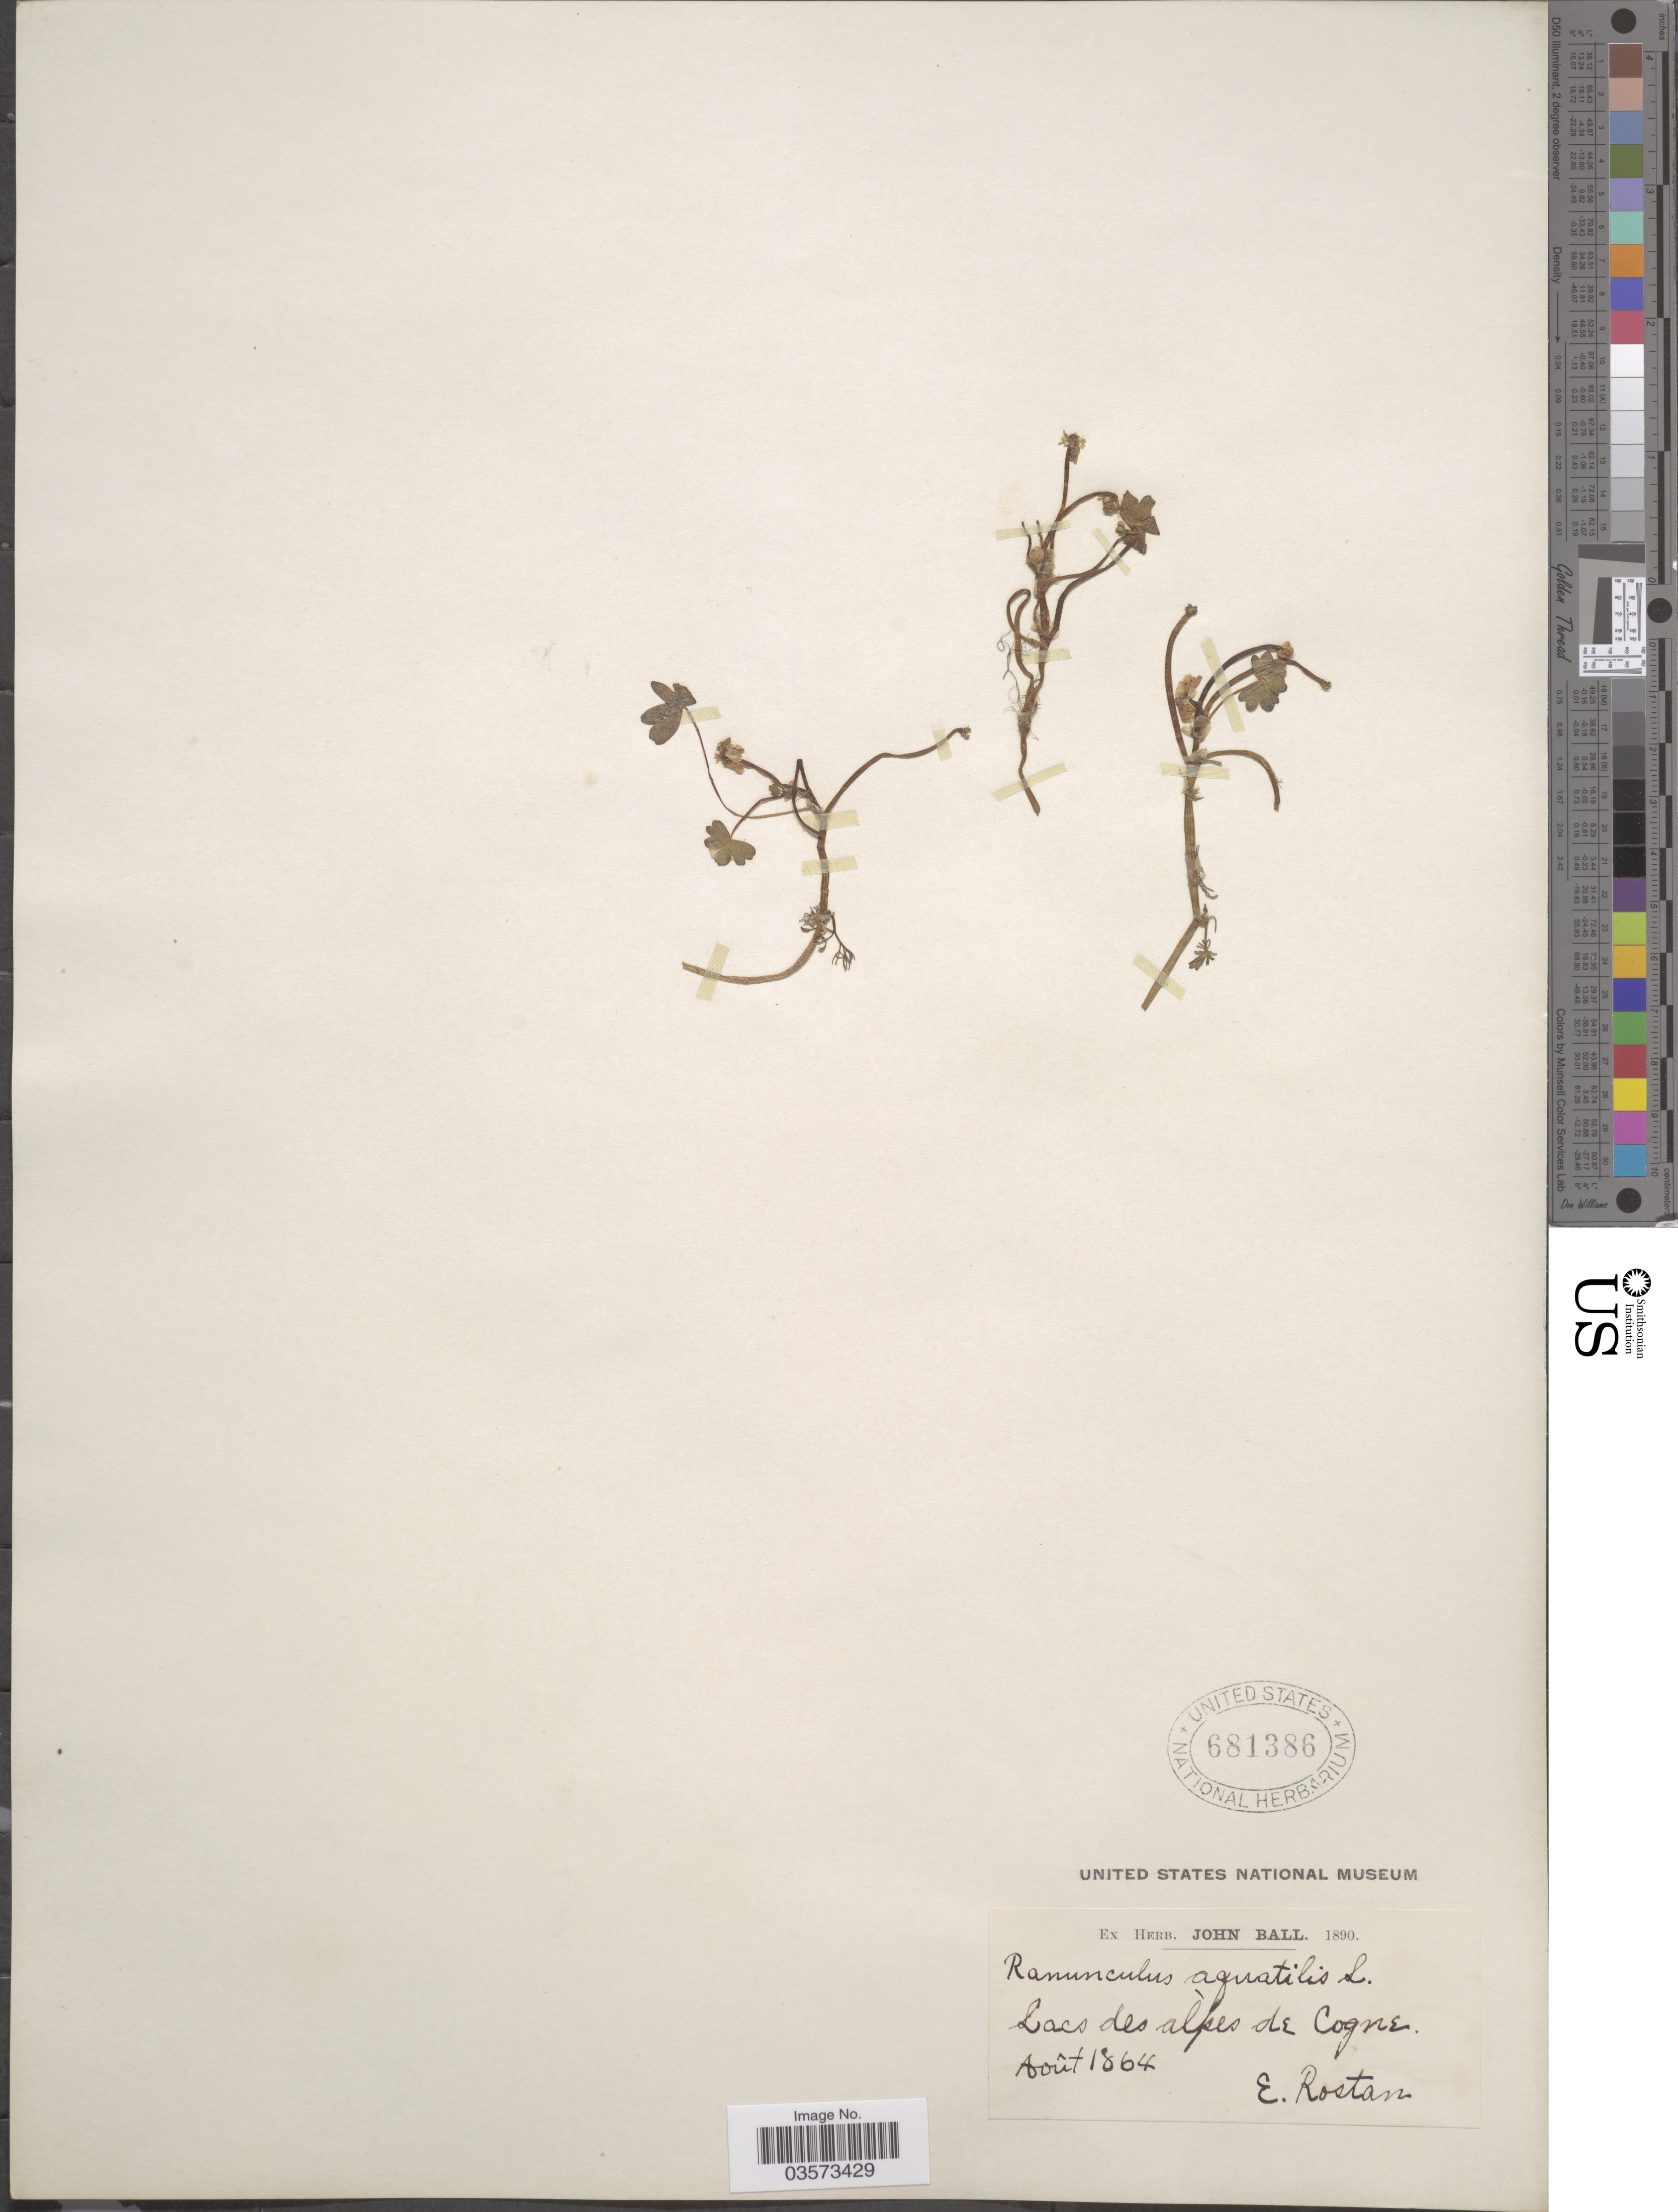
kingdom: Plantae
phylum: Tracheophyta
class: Magnoliopsida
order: Ranunculales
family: Ranunculaceae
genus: Ranunculus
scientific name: Ranunculus aquatilis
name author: L.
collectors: E. Rostan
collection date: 1864-08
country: Italy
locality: Lacs des alpes de Cogne.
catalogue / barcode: US 681386